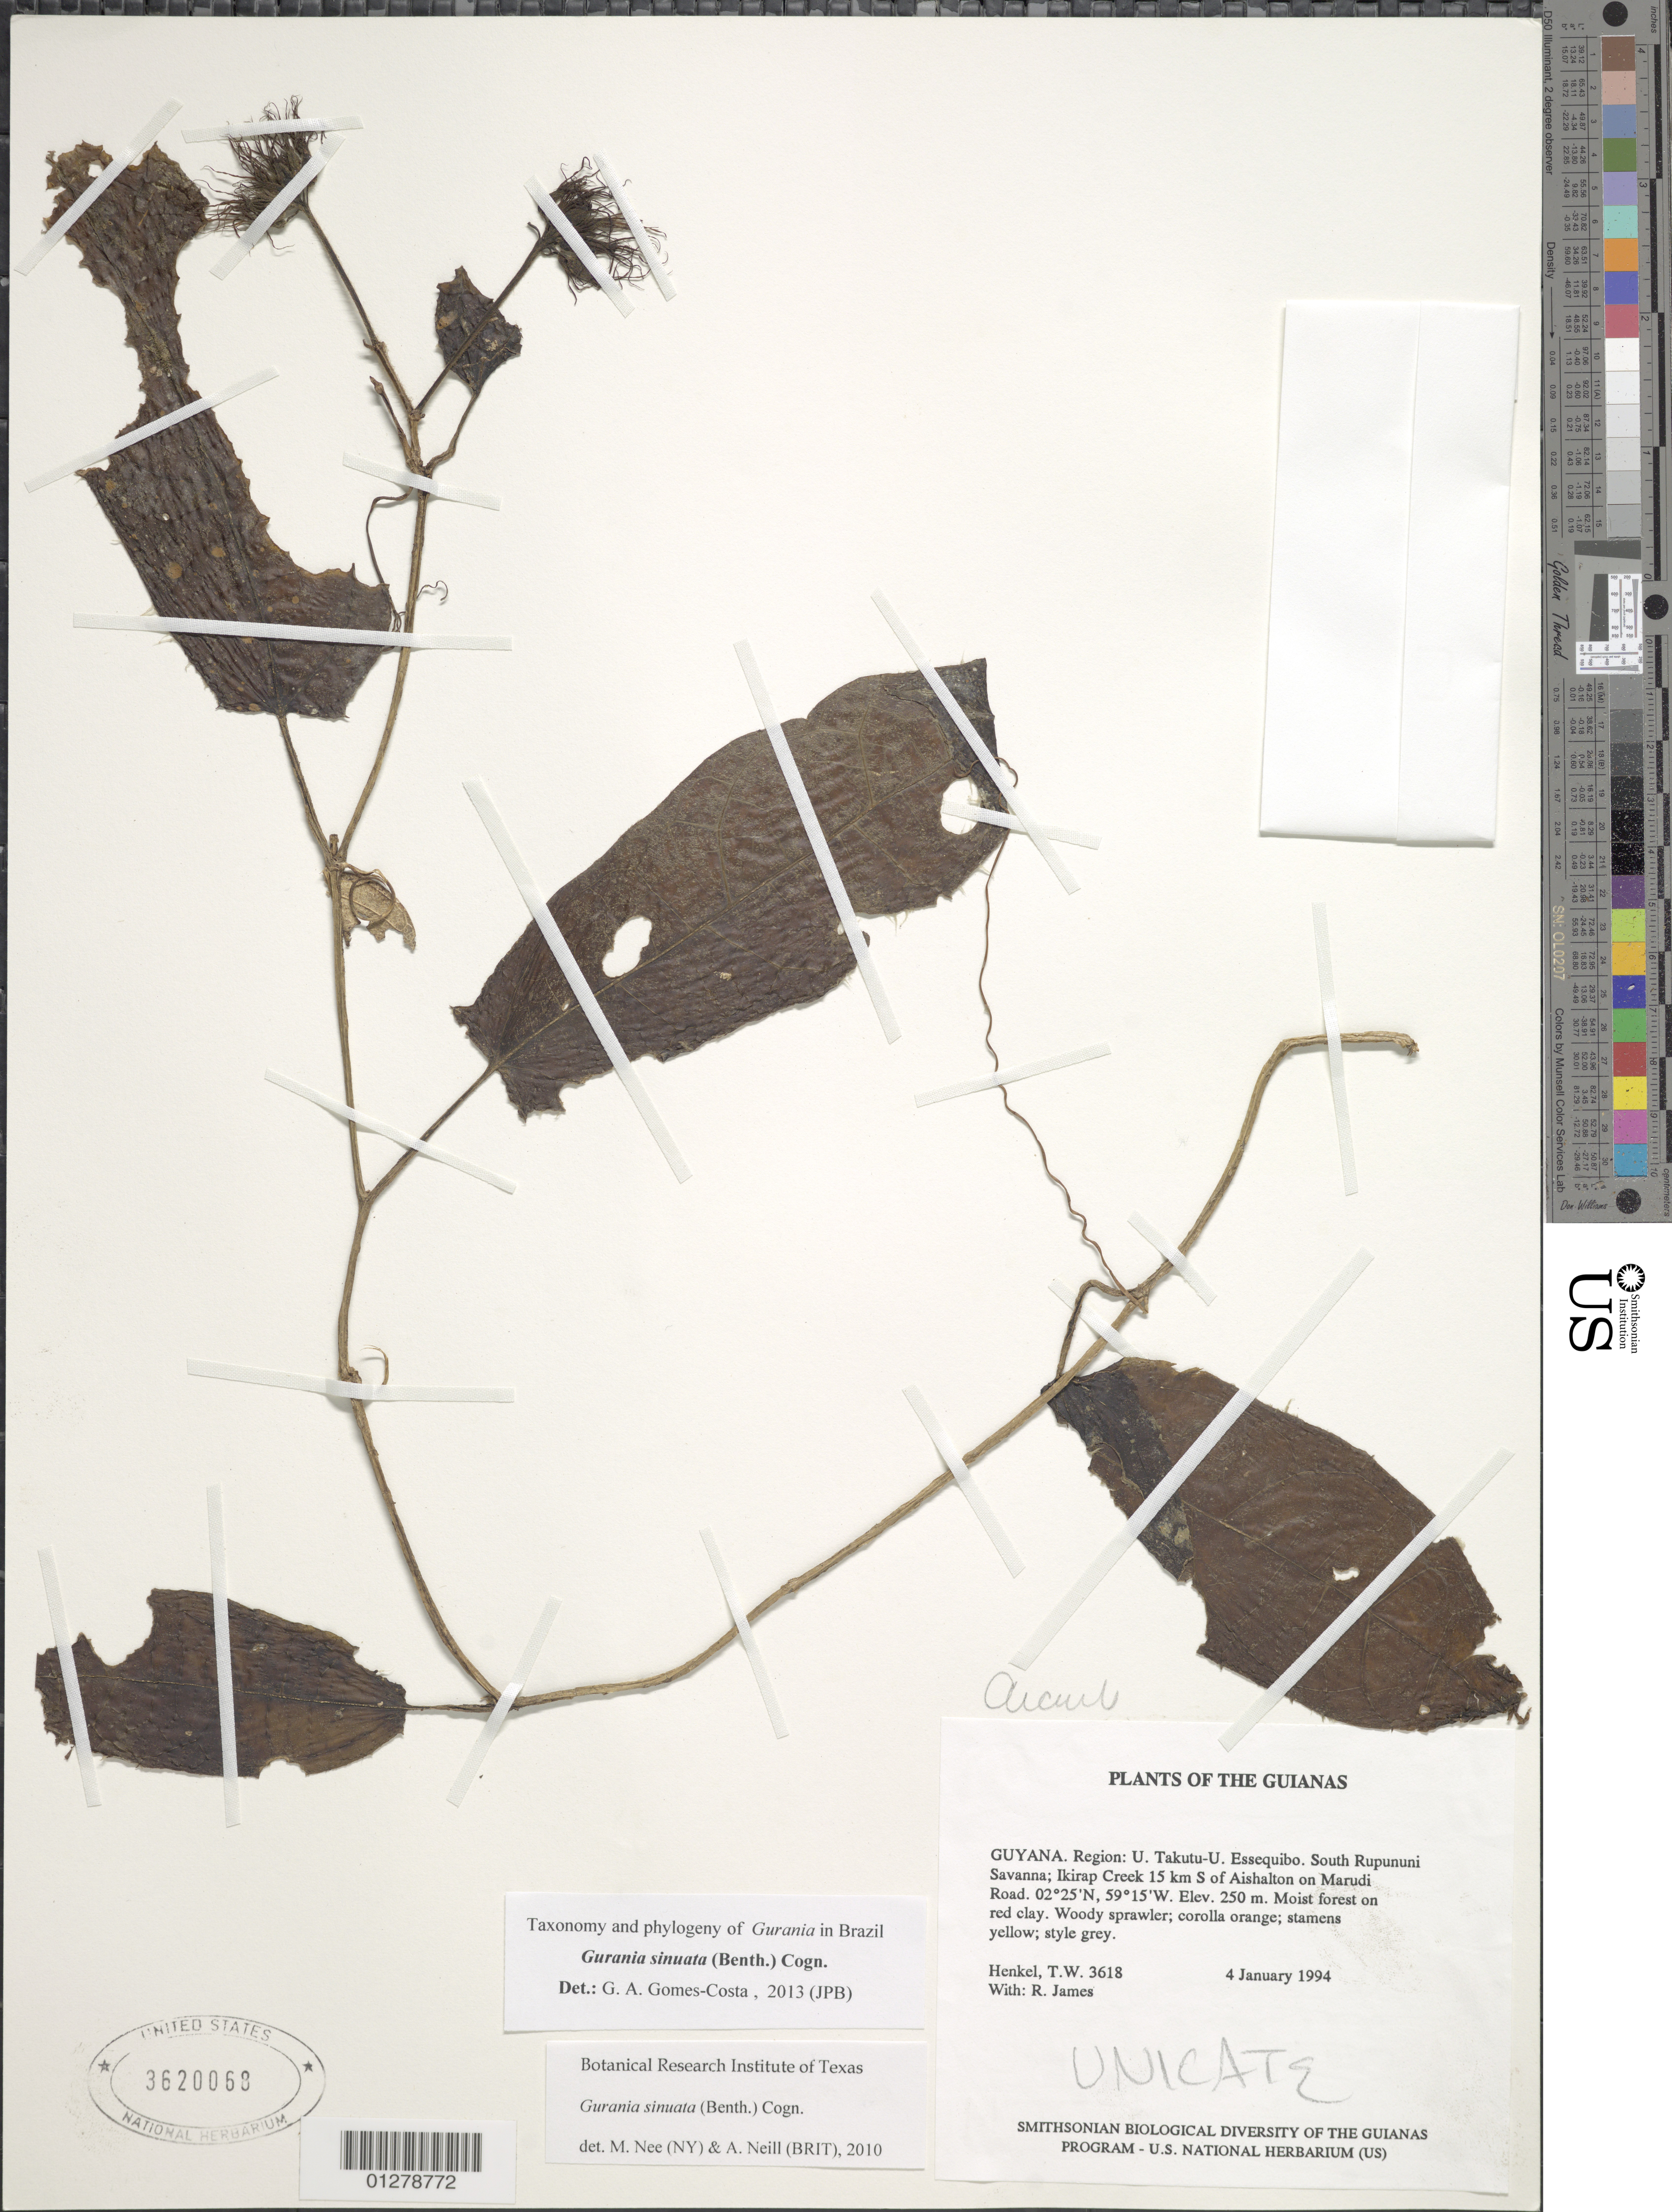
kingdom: Plantae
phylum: Tracheophyta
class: Magnoliopsida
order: Cucurbitales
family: Cucurbitaceae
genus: Gurania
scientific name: Gurania sinuata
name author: (Benth.) Cogn.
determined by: Gomes-Costa, G. A.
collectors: T. Henkel & R. James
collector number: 3618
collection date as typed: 4 January 1994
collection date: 1994-01-04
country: Guyana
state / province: U. Takutu-U. Essequibo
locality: South Rupununi Savanna; Ikirap Creek 15 km S of Aishalton on Marudi Road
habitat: Moist forest on red clay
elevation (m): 250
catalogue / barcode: US 3620068